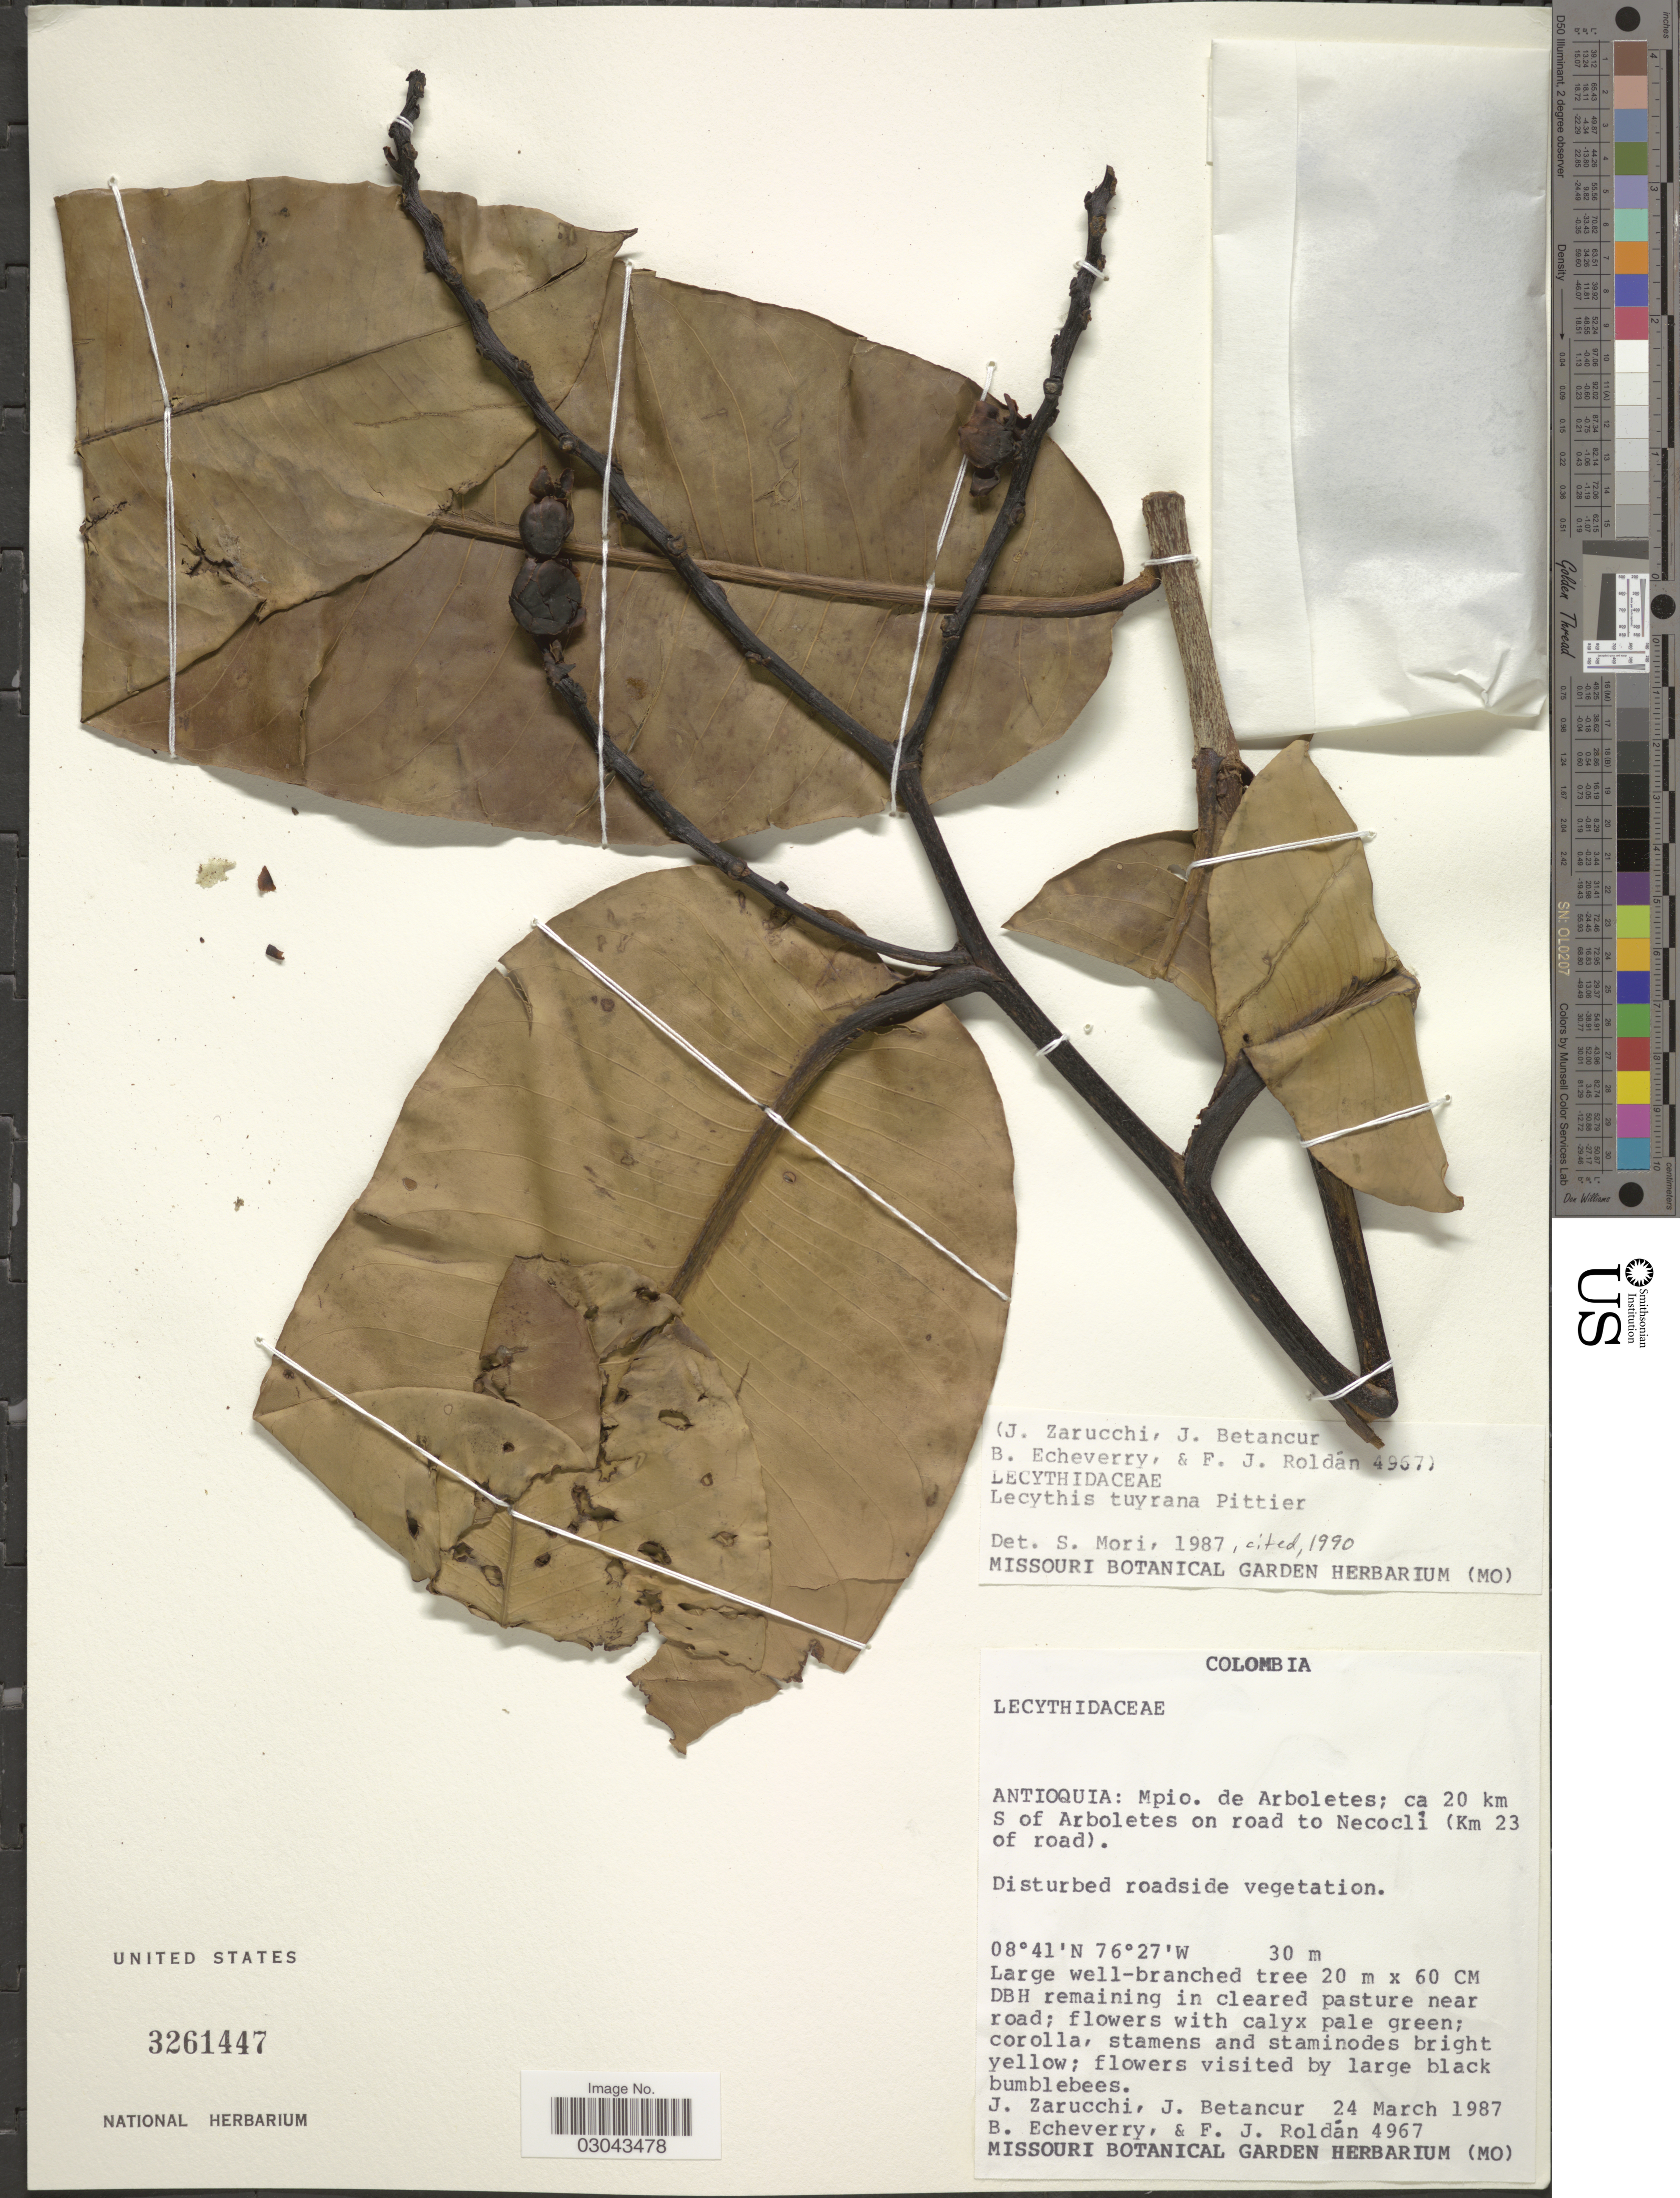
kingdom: Plantae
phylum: Tracheophyta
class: Magnoliopsida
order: Ericales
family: Lecythidaceae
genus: Lecythis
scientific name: Lecythis tuyrana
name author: Pittier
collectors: J. L. Zarucchi, J. Betancur, B. Echeverry & F. J. Roldán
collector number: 4967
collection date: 1987-03-24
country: Colombia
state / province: Antioquia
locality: Mpio. de Arboletes; ca 20 km S of Arboletes on road to Necoclí (Km 23 of road).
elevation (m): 30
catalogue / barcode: US 3261447